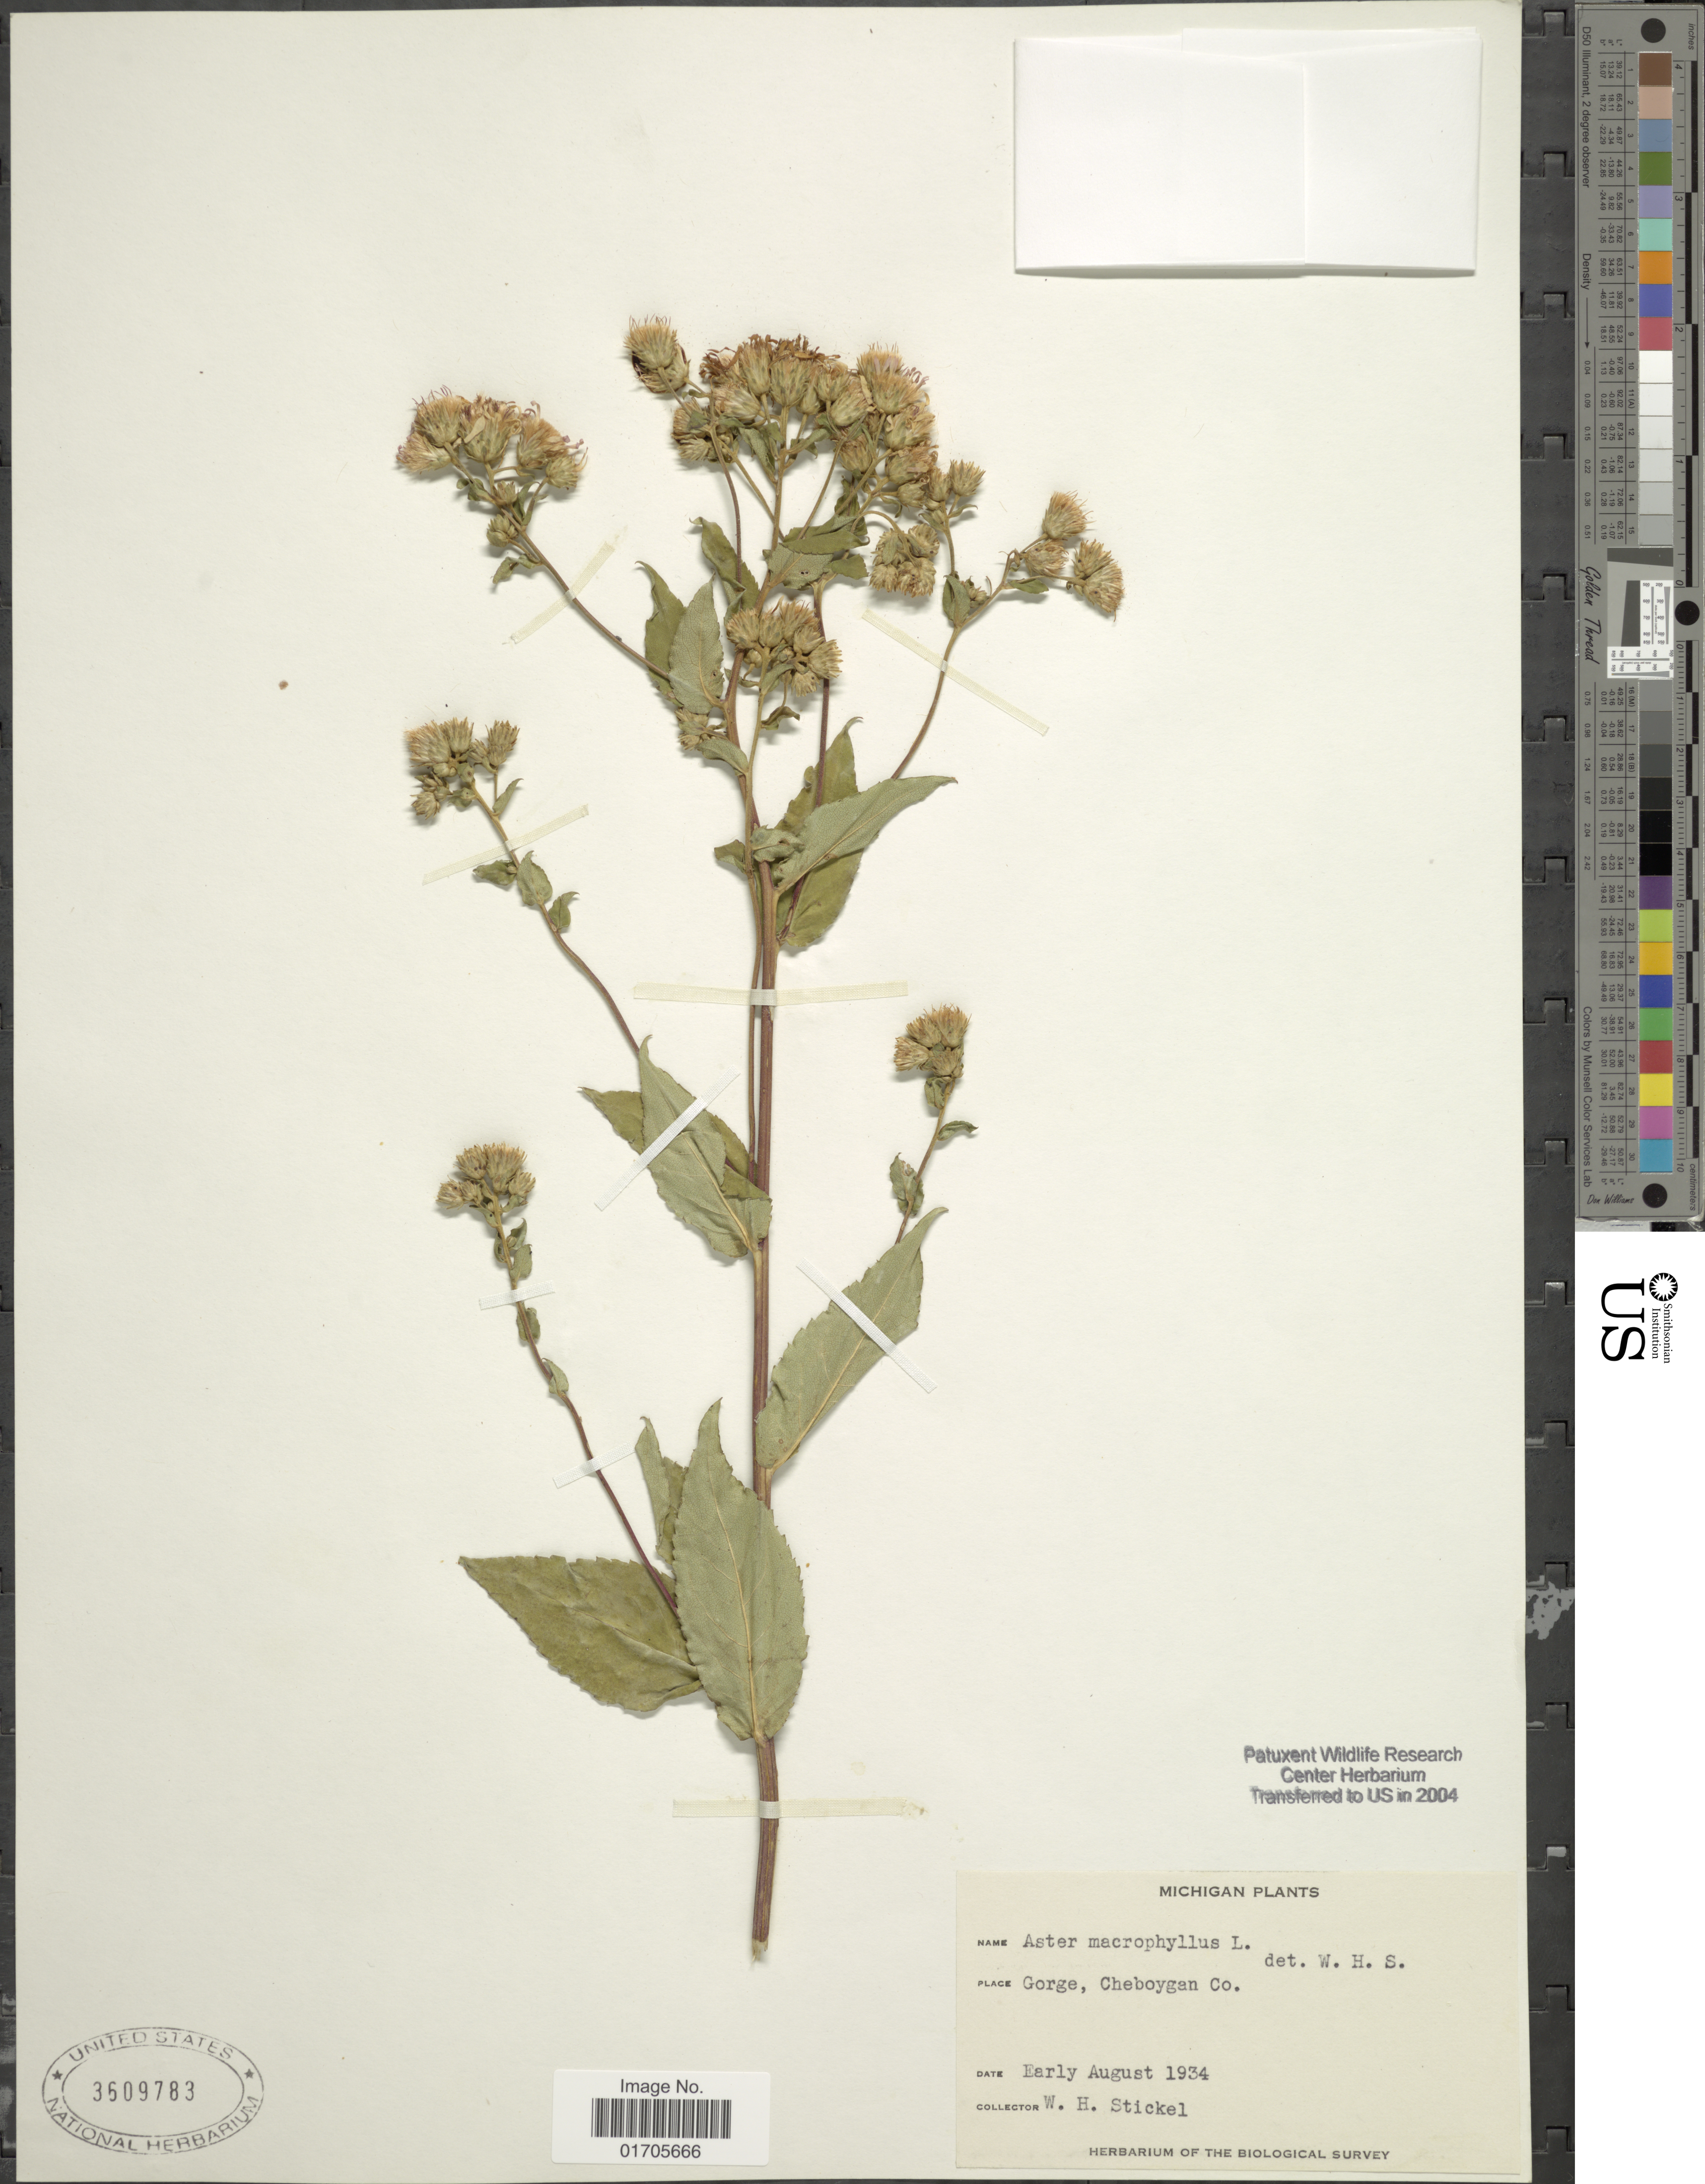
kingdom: Plantae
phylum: Tracheophyta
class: Magnoliopsida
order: Asterales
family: Asteraceae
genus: Eurybia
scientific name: Eurybia macrophylla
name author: (L.) Cass.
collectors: W. Stickel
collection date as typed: Early August 1934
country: United States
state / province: Michigan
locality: Michigan. Gorge, Cheboygan Co.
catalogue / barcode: US 3609783